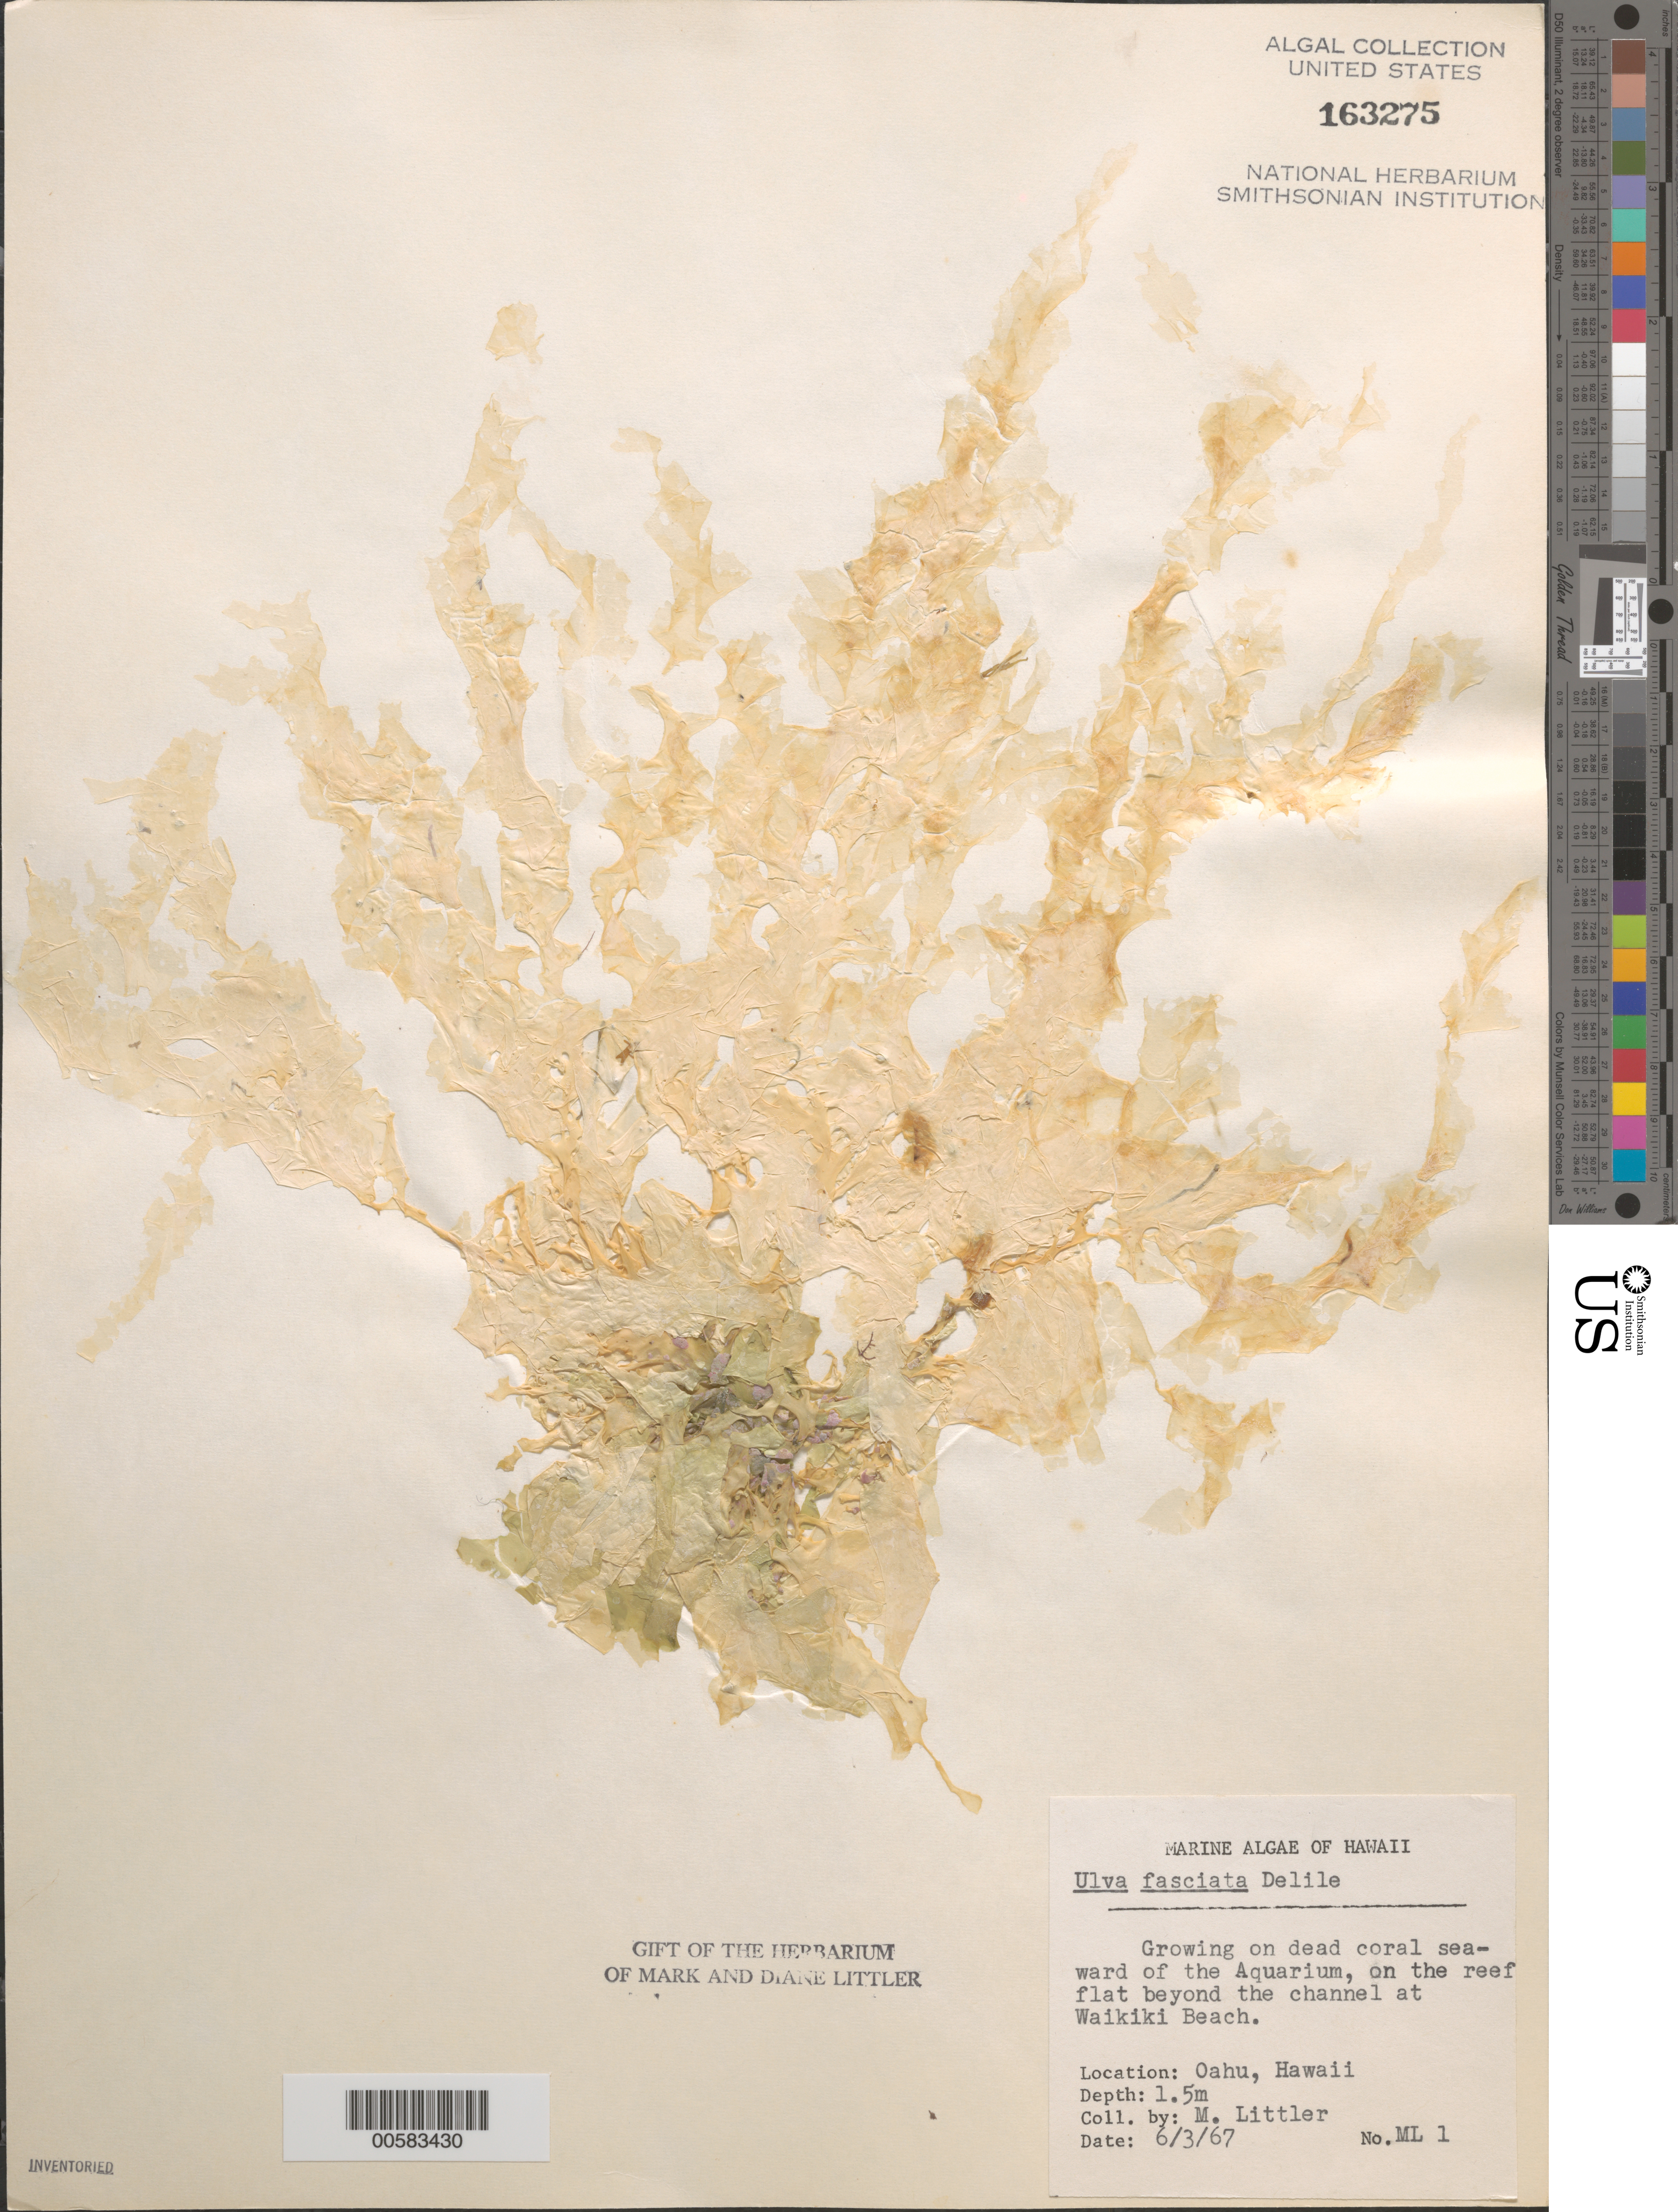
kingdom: Plantae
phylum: Chlorophyta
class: Ulvophyceae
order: Ulvales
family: Ulvaceae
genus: Ulva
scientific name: Ulva lactuca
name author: L.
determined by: Algae name updating Project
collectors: M. M. Littler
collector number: ML 1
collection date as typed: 03 Jun 1967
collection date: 1967-06-03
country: United States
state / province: Hawaii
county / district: Honolulu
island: Oahu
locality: Waikiki Beach near Aquarium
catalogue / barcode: US 163275